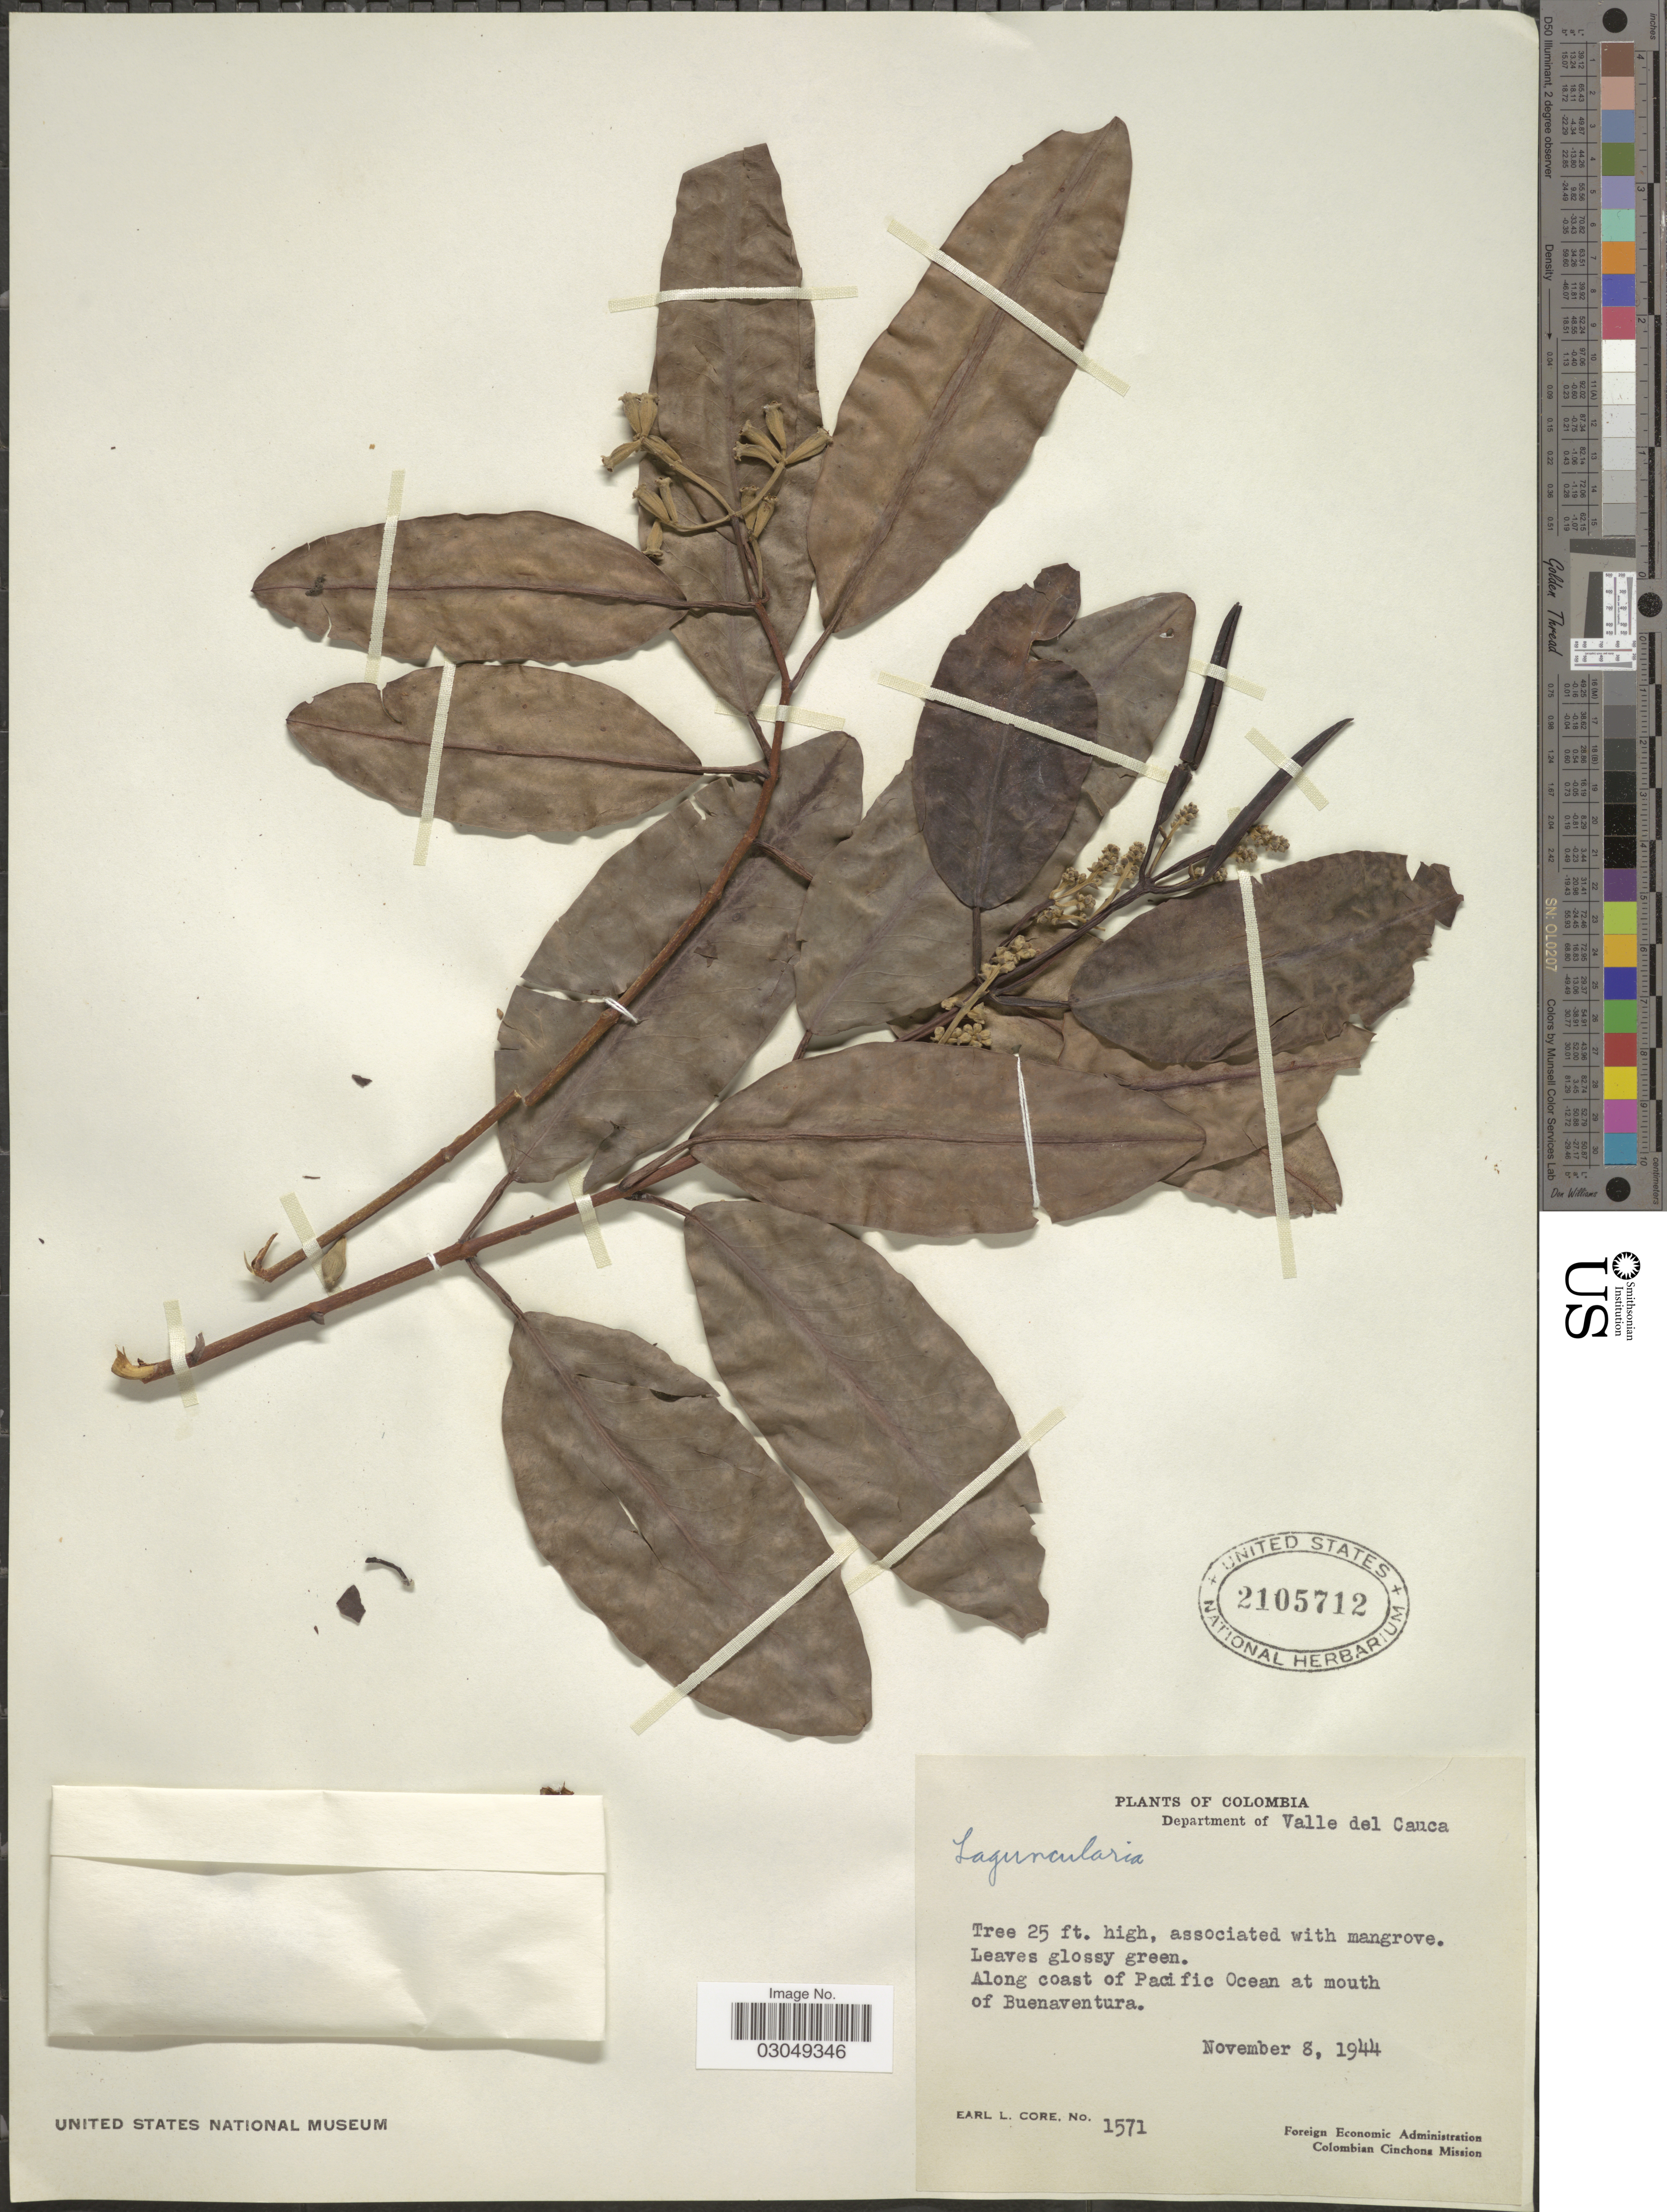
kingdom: Plantae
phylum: Tracheophyta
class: Magnoliopsida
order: Myrtales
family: Combretaceae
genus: Laguncularia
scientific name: Laguncularia racemosa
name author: (L.) C.F. Gaertn.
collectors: E. L. Core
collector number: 1571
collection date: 1944-11-08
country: Colombia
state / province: Valle del Cauca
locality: Department of Vall del Cauca. Along coast of Pacifico Ocean at mouth of Buenaventura.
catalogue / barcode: US 2105712